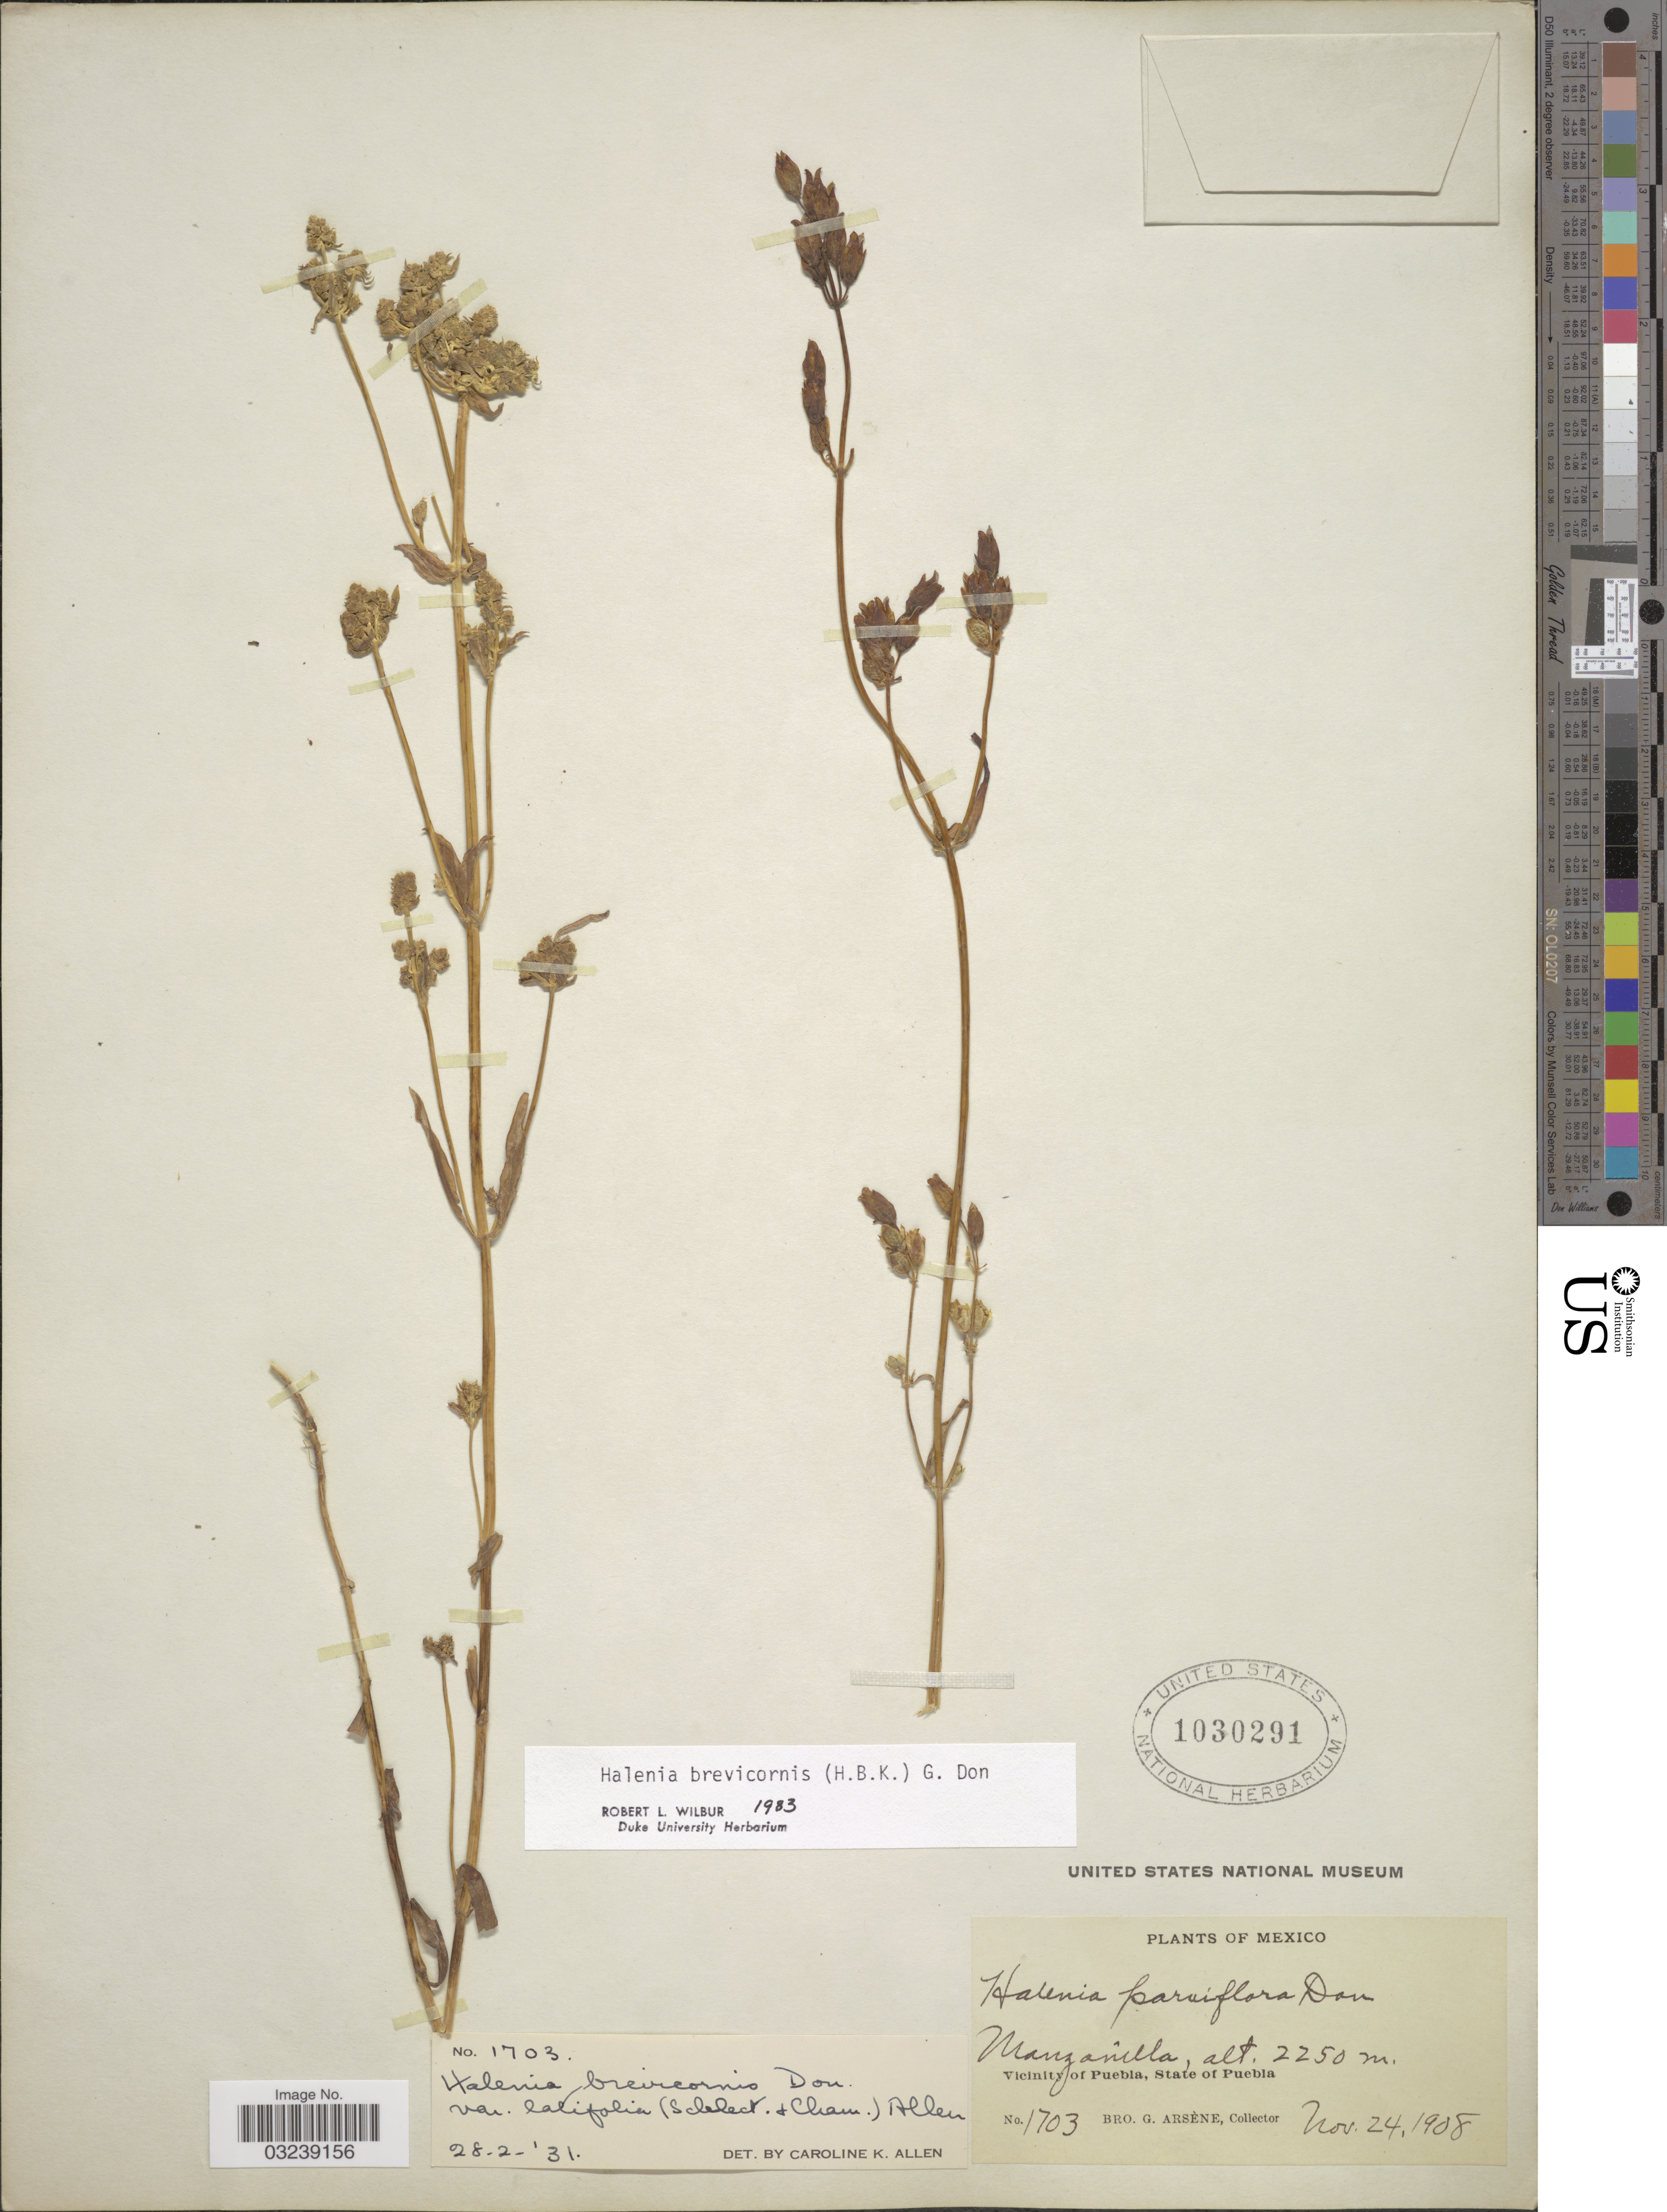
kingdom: Plantae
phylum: Tracheophyta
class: Magnoliopsida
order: Gentianales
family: Gentianaceae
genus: Halenia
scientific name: Halenia brevicornis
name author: (Kunth) G. Don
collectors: Bro. G. Arsène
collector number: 1703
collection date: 1908-11-24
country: Mexico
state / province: Puebla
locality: Manzanilla. Vicinity of Puebla.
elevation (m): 2250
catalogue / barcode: US 1030291